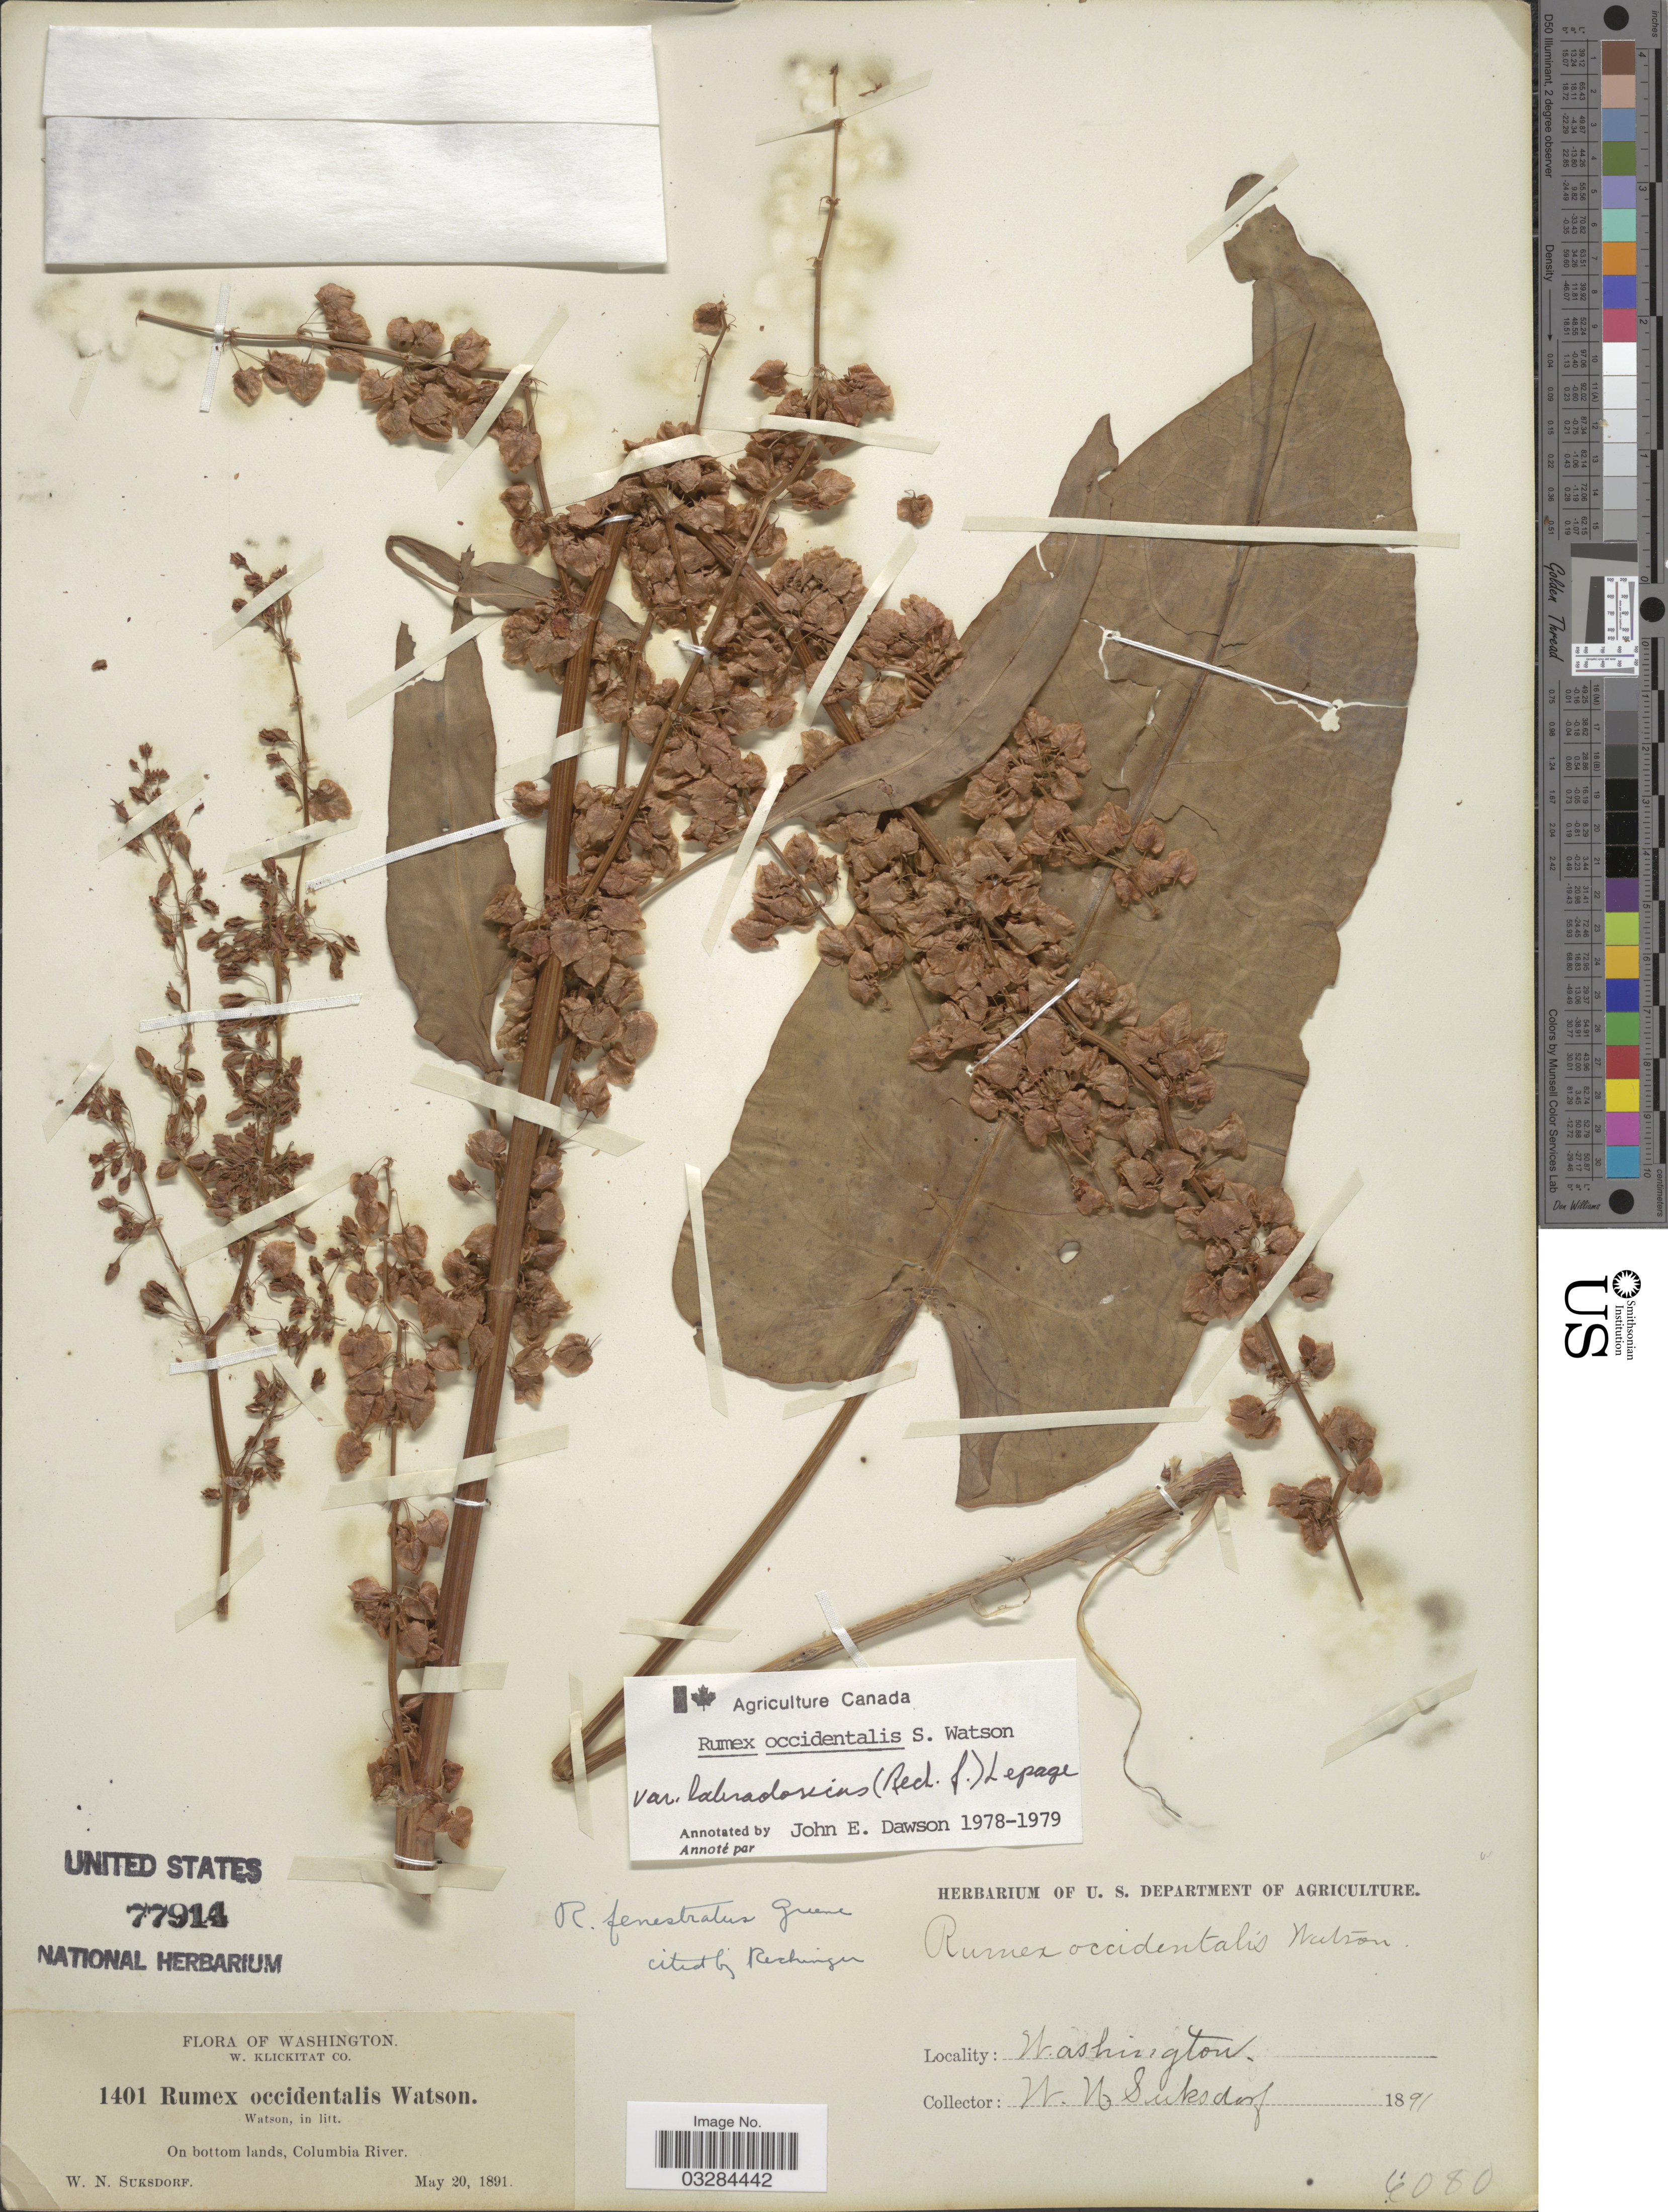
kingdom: Plantae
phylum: Tracheophyta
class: Magnoliopsida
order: Caryophyllales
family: Polygonaceae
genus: Rumex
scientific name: Rumex occidentalis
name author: S. Watson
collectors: W. N. Suksdorf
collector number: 1401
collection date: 1891-05-20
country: United States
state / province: Washington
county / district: Klickitat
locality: W. Klickitat Co. On bottom lands, Columbia River.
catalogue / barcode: US 77914